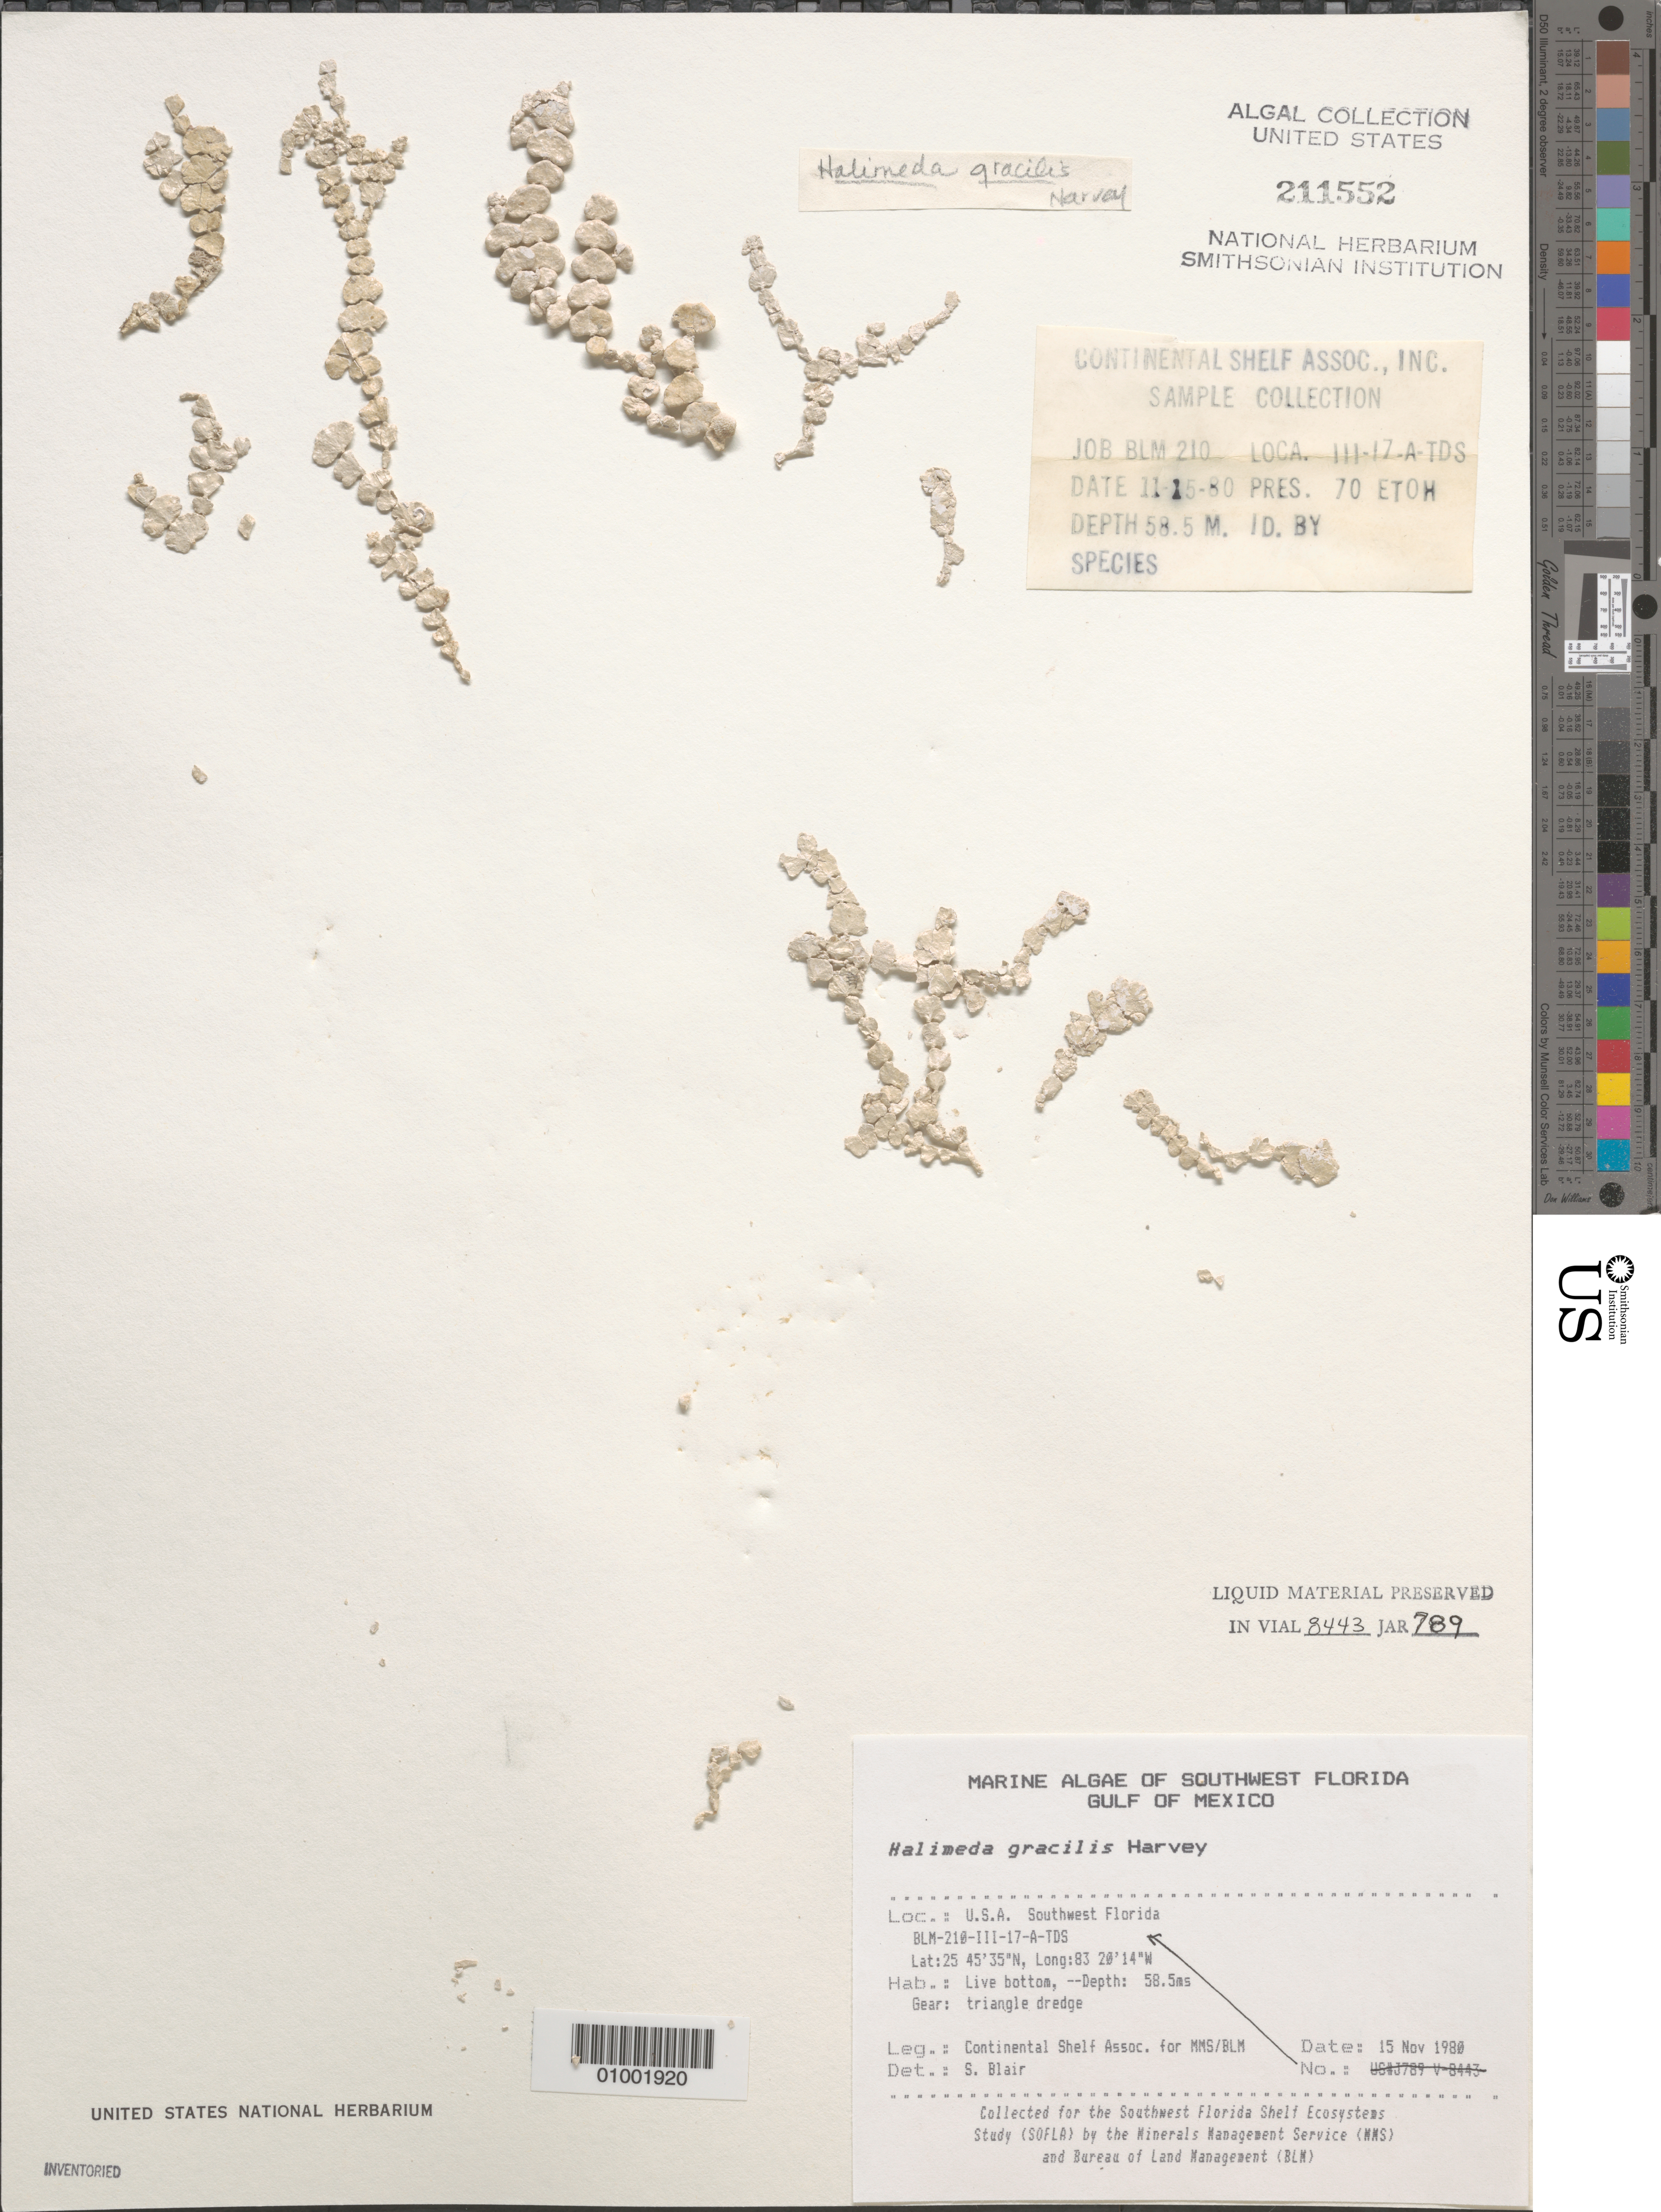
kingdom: Plantae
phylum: Chlorophyta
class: Ulvophyceae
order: Bryopsidales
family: Halimedaceae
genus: Halimeda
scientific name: Halimeda gracilis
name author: Harv. ex J. Agardh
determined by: Blair, S. M.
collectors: Continental Shelf Associates for the MMS/BLM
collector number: BLM-210-III-17-A-TDS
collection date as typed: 15 Nov 1980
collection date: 1980-11-15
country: United States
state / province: Florida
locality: Gulf of Mexico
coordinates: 25 45'35"N, 83 20'14"W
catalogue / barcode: US 211552